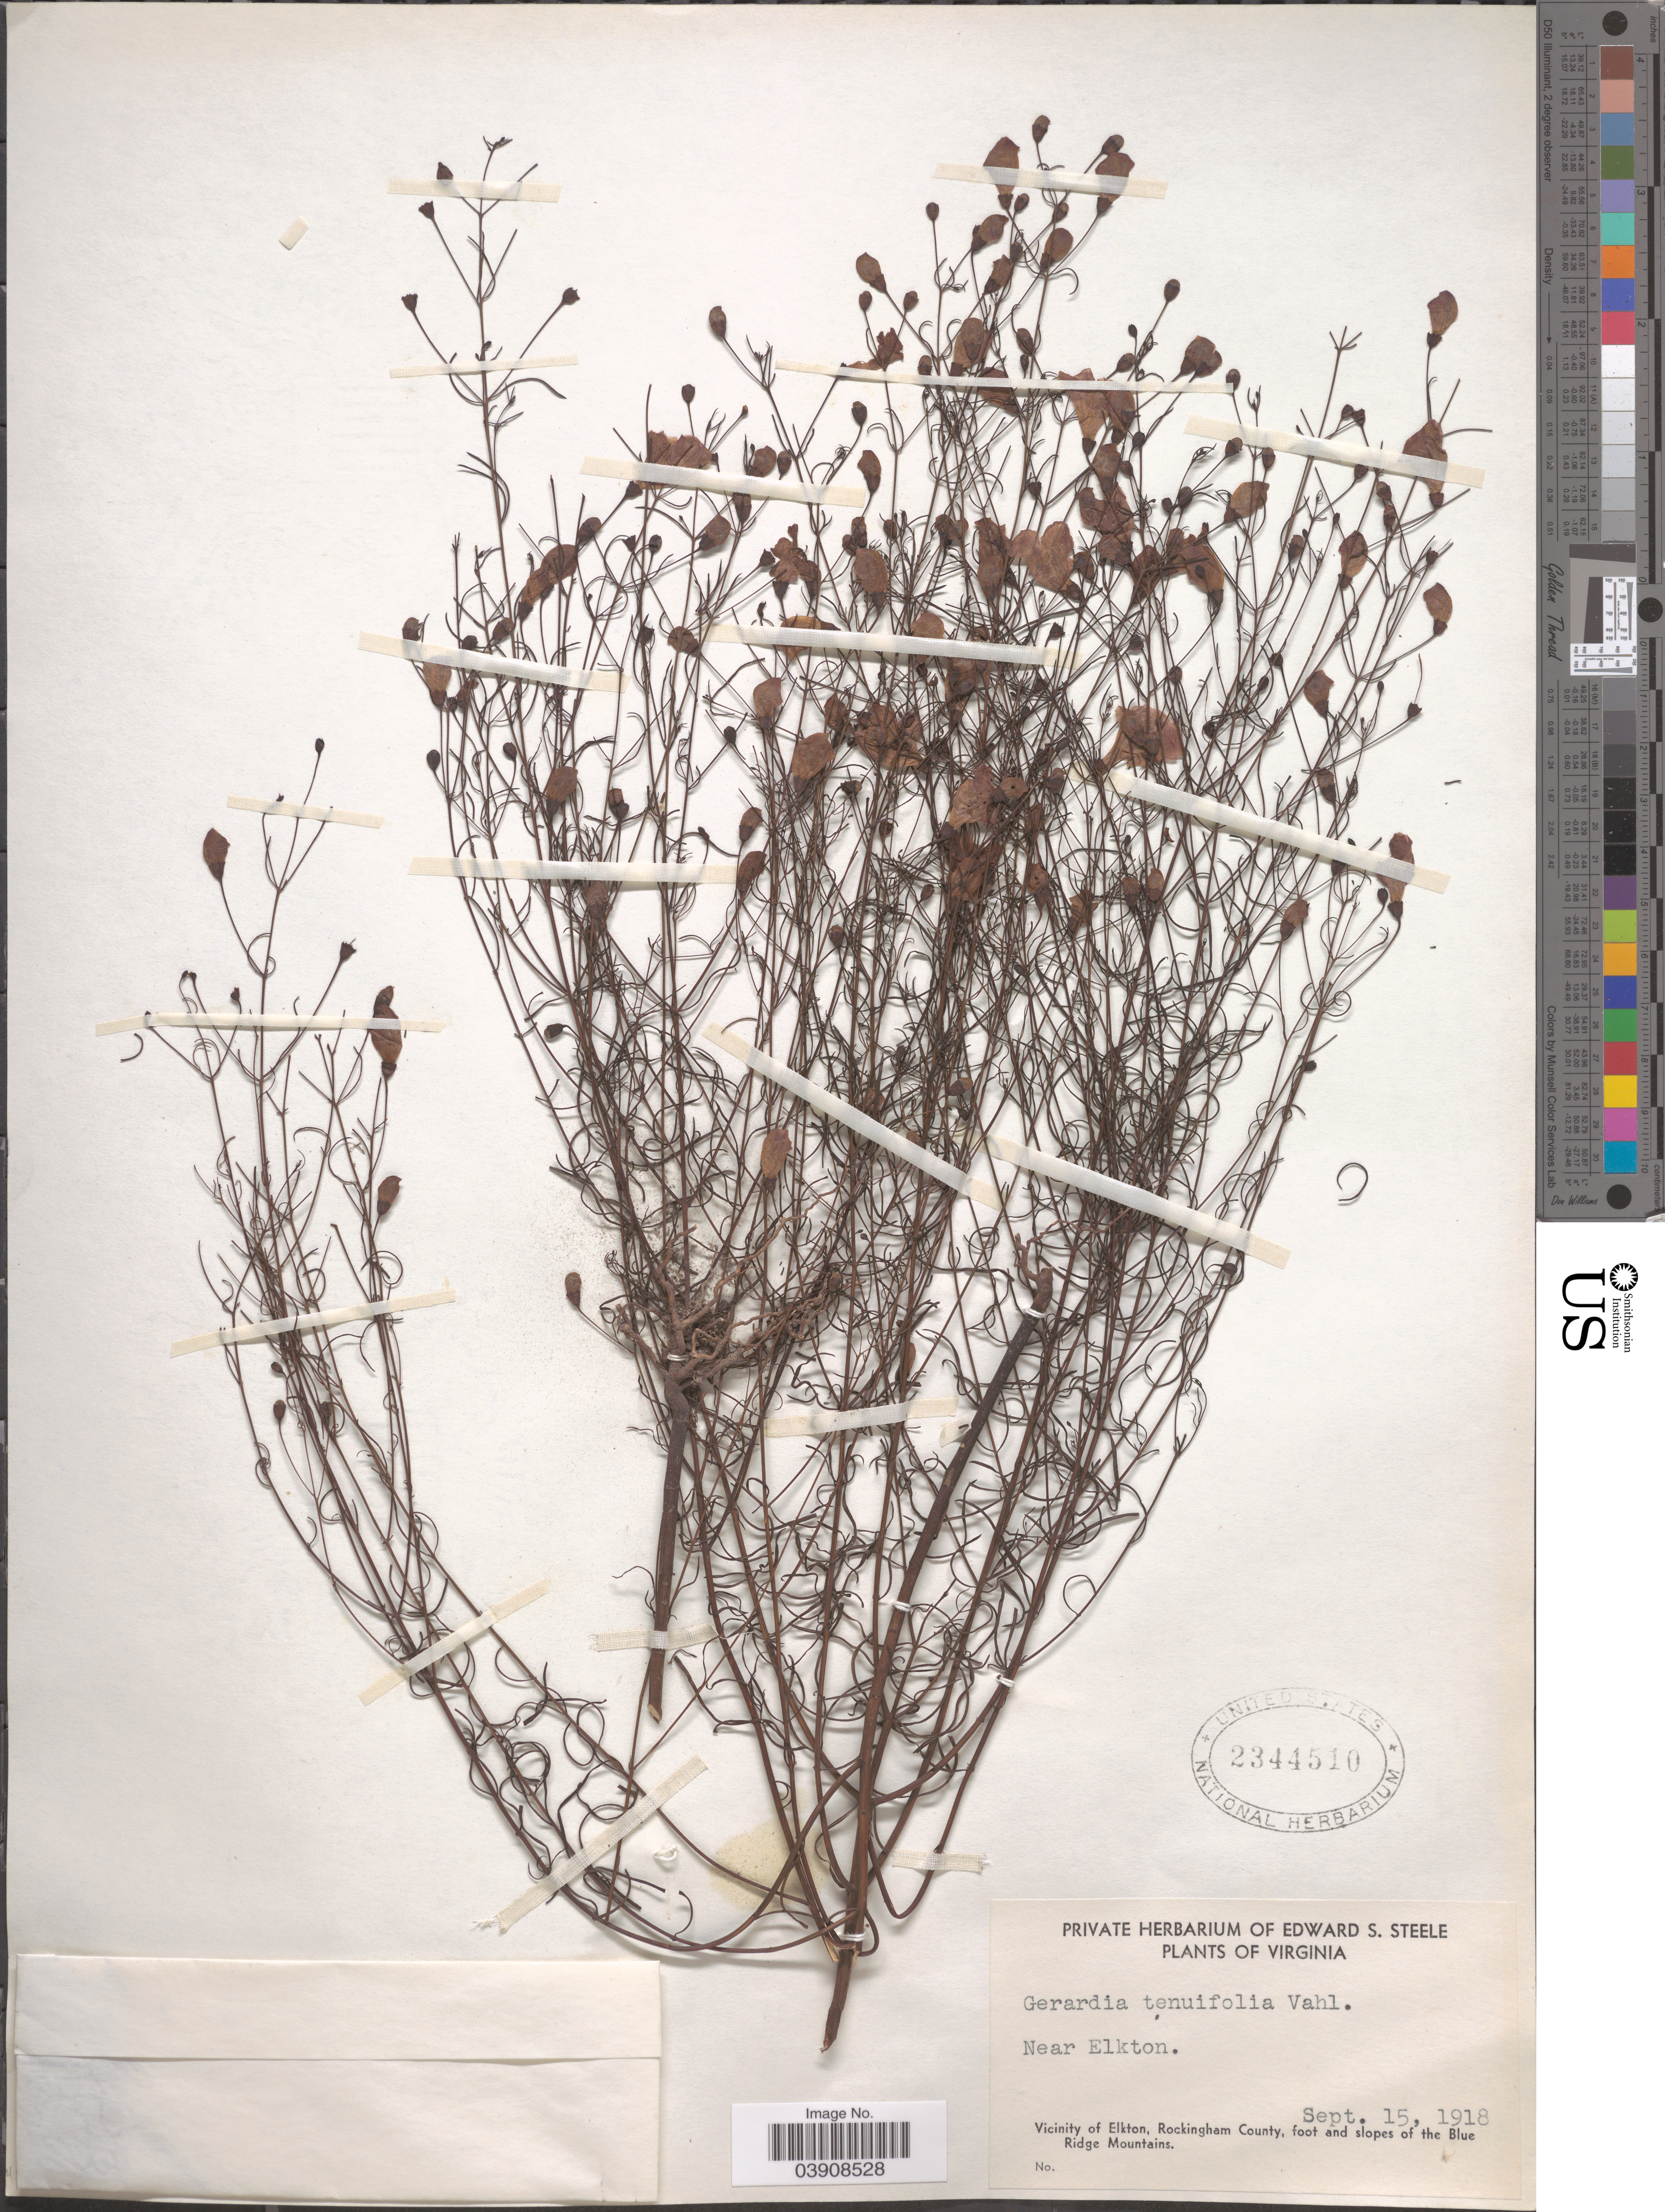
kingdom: Plantae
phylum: Tracheophyta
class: Magnoliopsida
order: Lamiales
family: Orobanchaceae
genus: Agalinis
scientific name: Agalinis tenuifolia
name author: (Vahl) Raf.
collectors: ex herb. Edward S. Steele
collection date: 1918-09-15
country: United States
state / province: Virginia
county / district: Rockingham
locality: Near Elkton. Vicinity of Elkton, Rockingham County, foot and slopes of the Blue Ridge Mountains.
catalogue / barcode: US 2344510